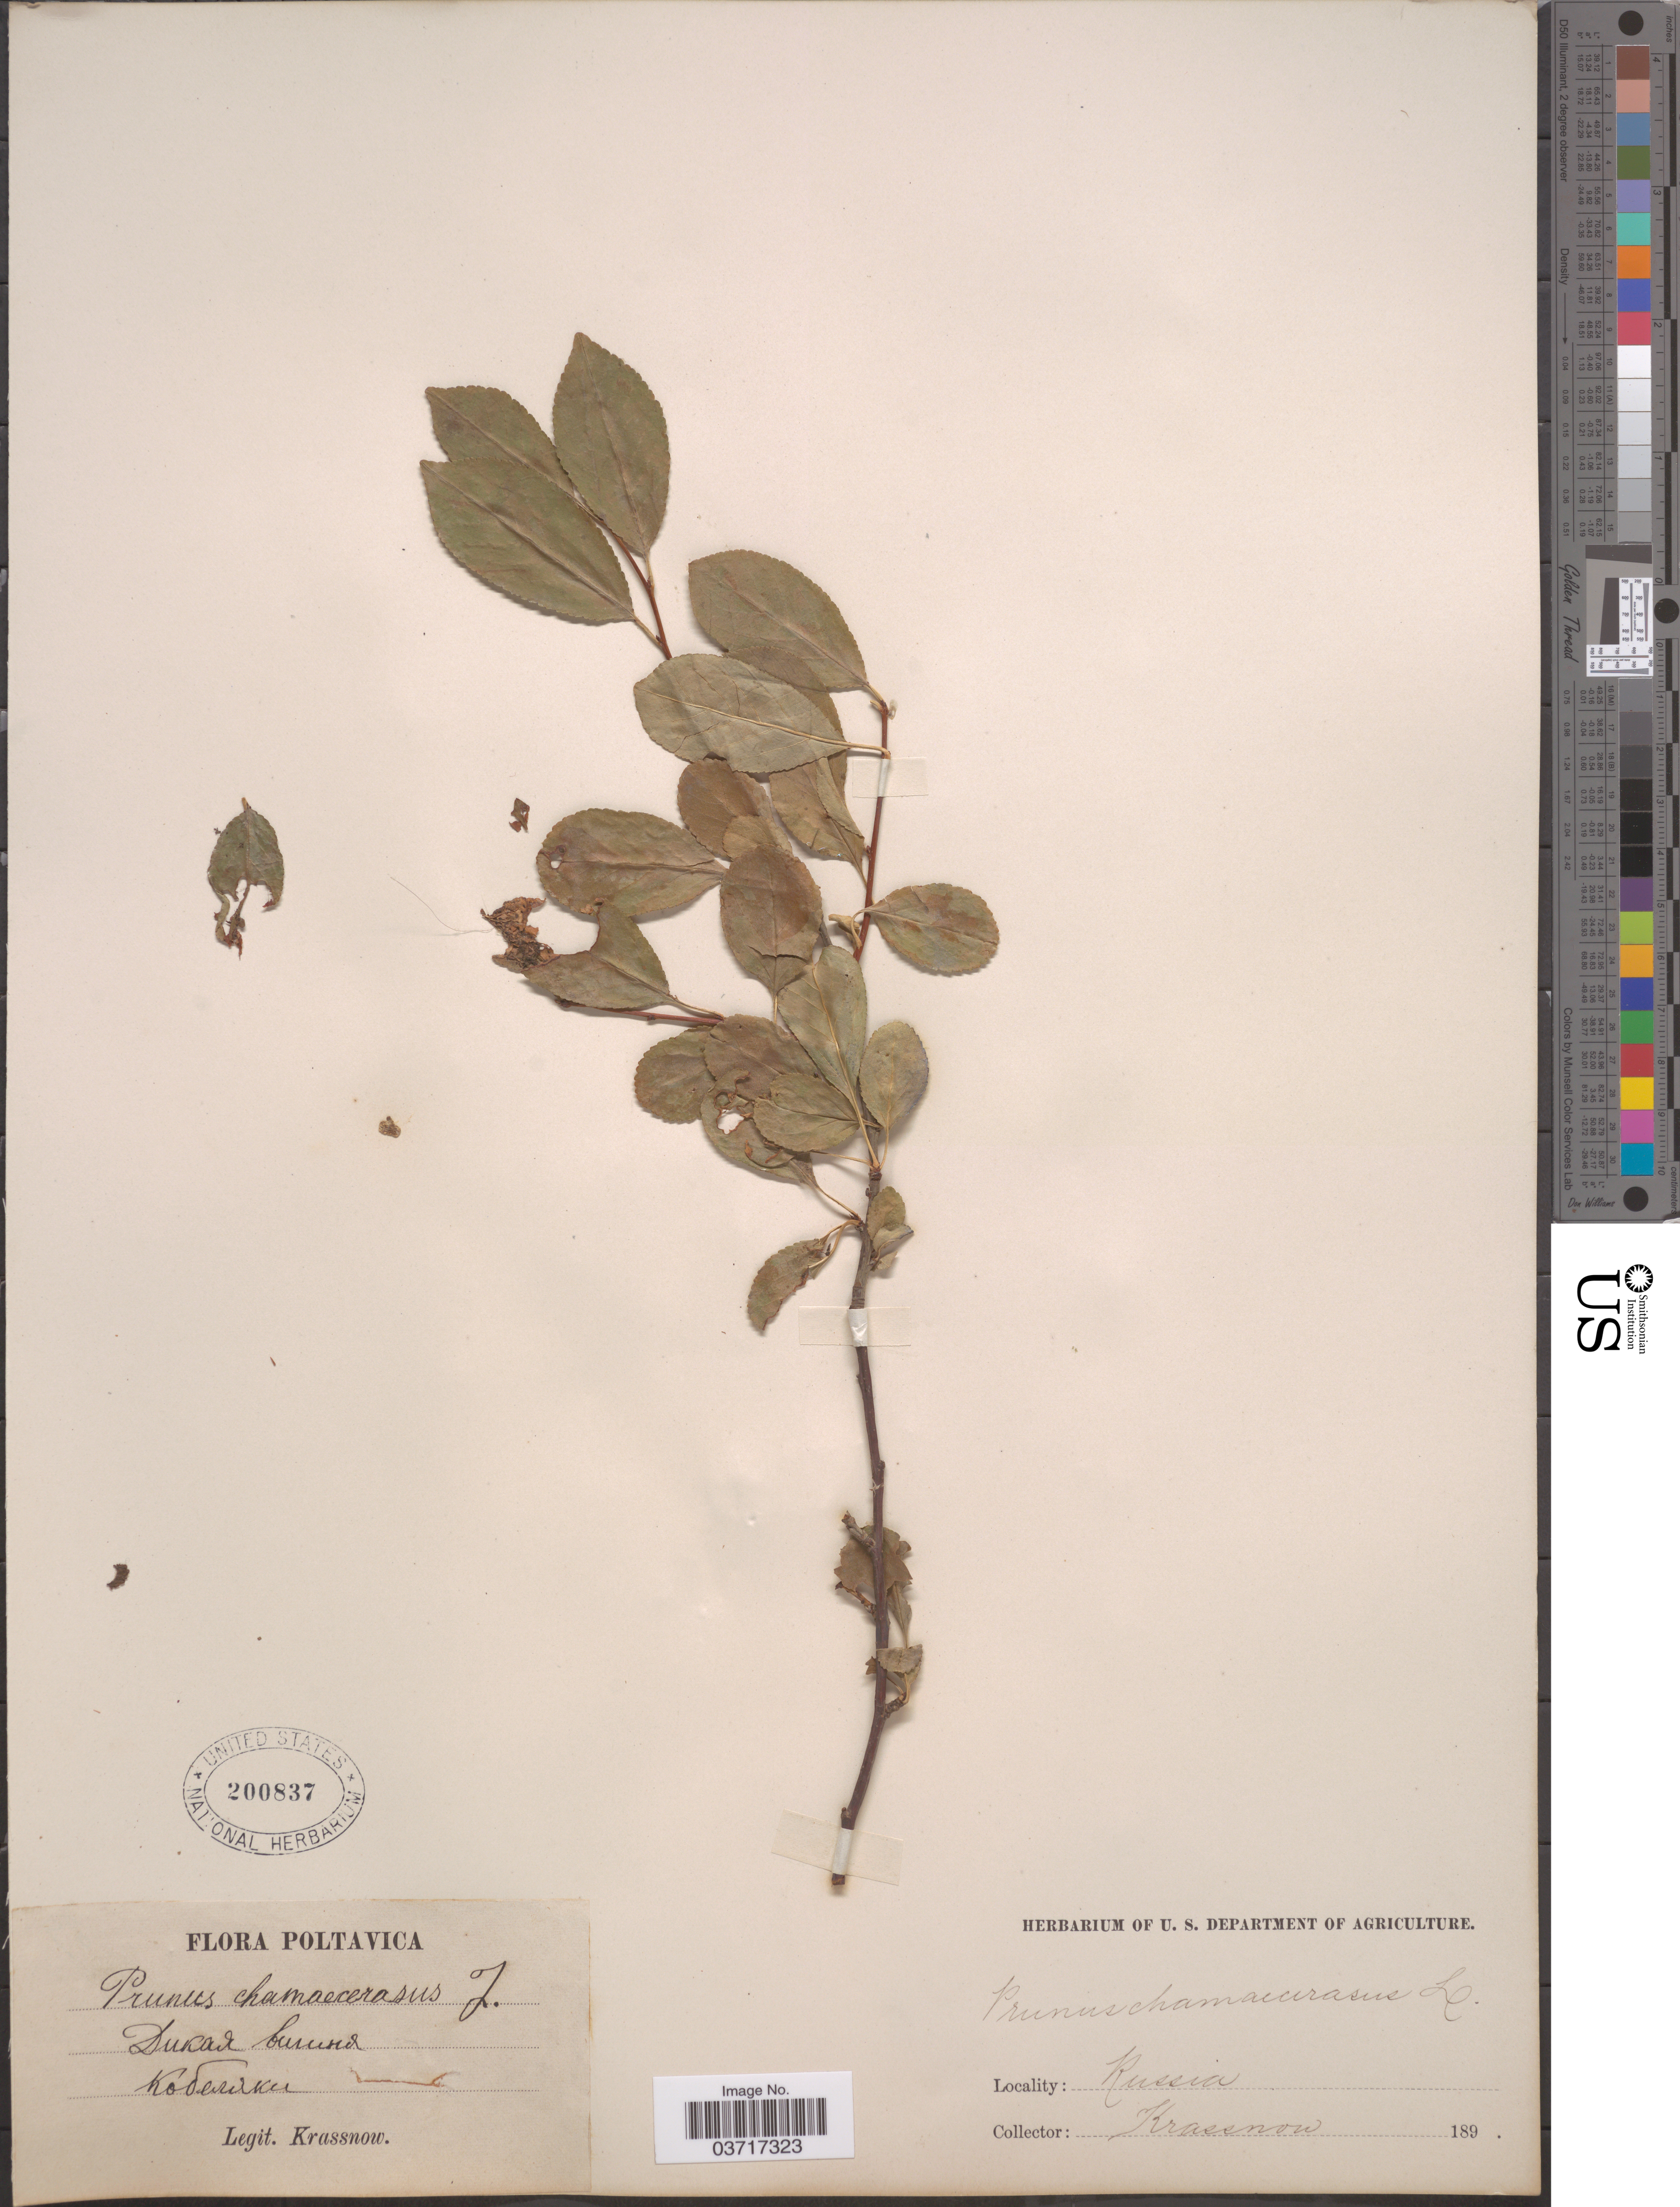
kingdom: Plantae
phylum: Tracheophyta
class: Magnoliopsida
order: Rosales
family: Rosaceae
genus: Prunus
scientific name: Prunus chamaecerasus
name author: Jacq.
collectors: -. Krassnow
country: Ukraine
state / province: Poltava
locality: Kobelyaky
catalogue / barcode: US 200837